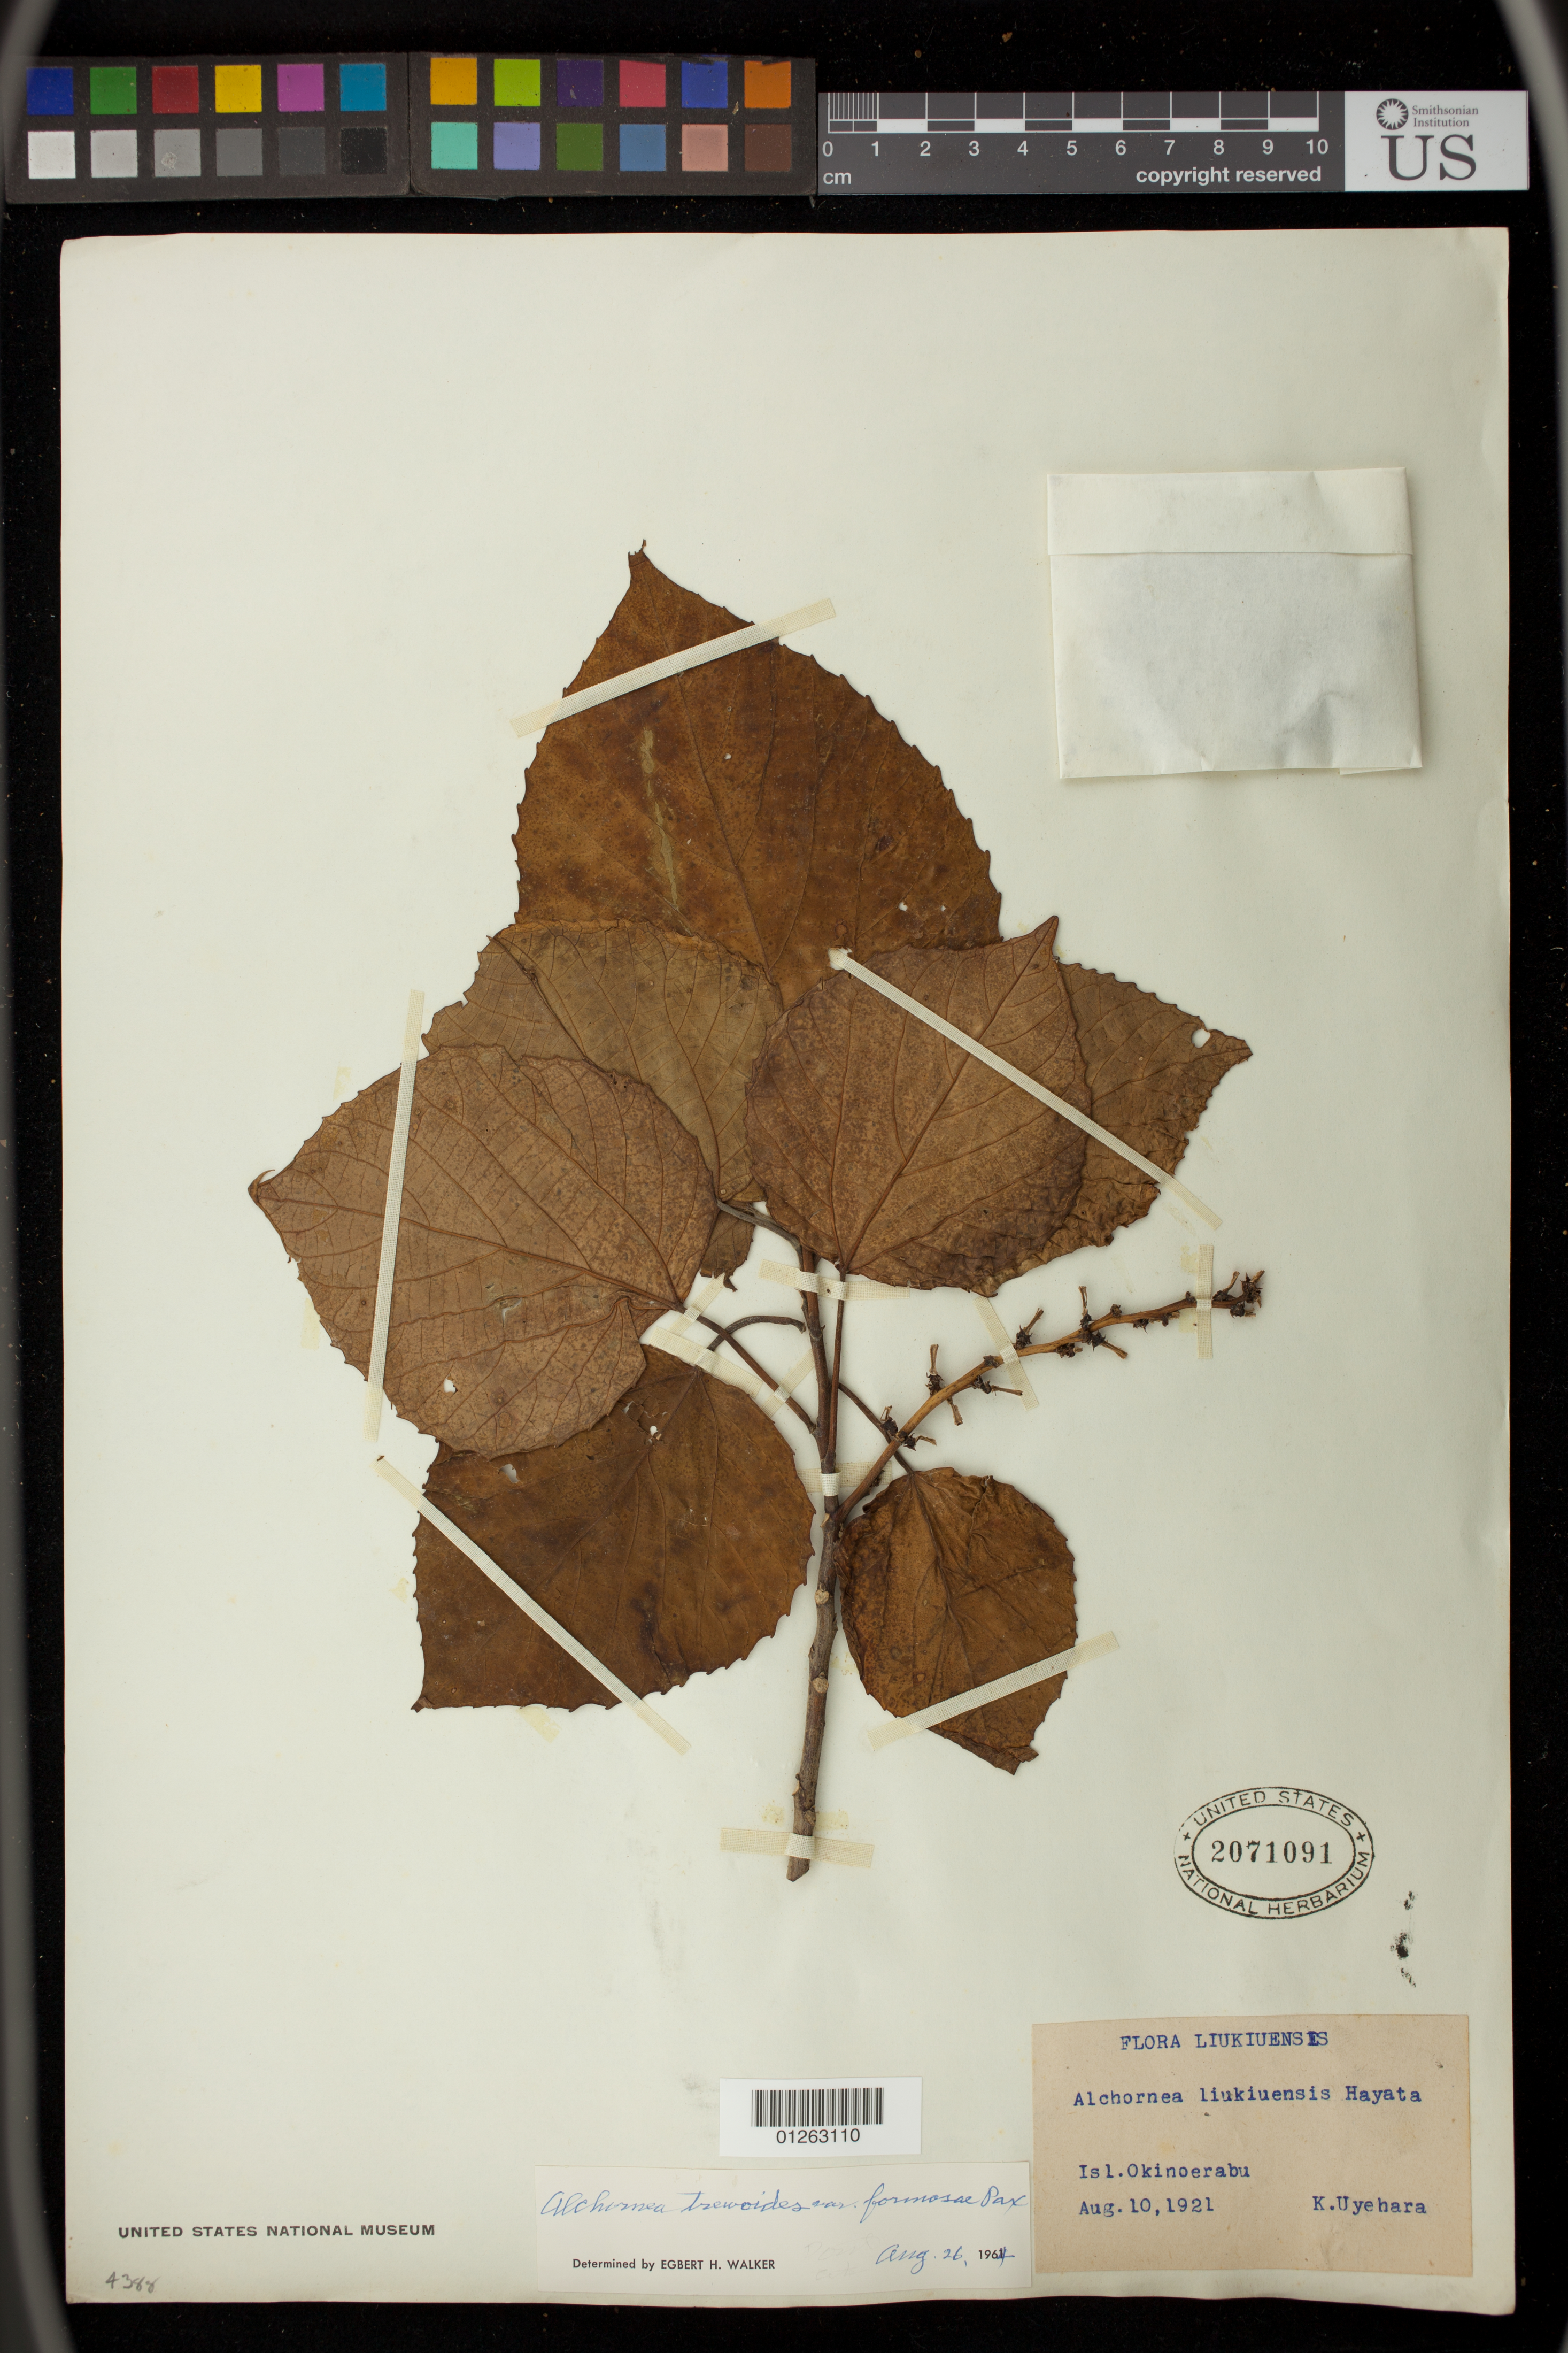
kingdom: Plantae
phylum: Tracheophyta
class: Magnoliopsida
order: Malpighiales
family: Euphorbiaceae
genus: Alchornea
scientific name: Alchornea pearcei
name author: Britton ex Rusby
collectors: K. Uyehara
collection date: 1921-08-10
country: Japan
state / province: Kagosima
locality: Isl. Okinoerabu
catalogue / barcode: US 2071091